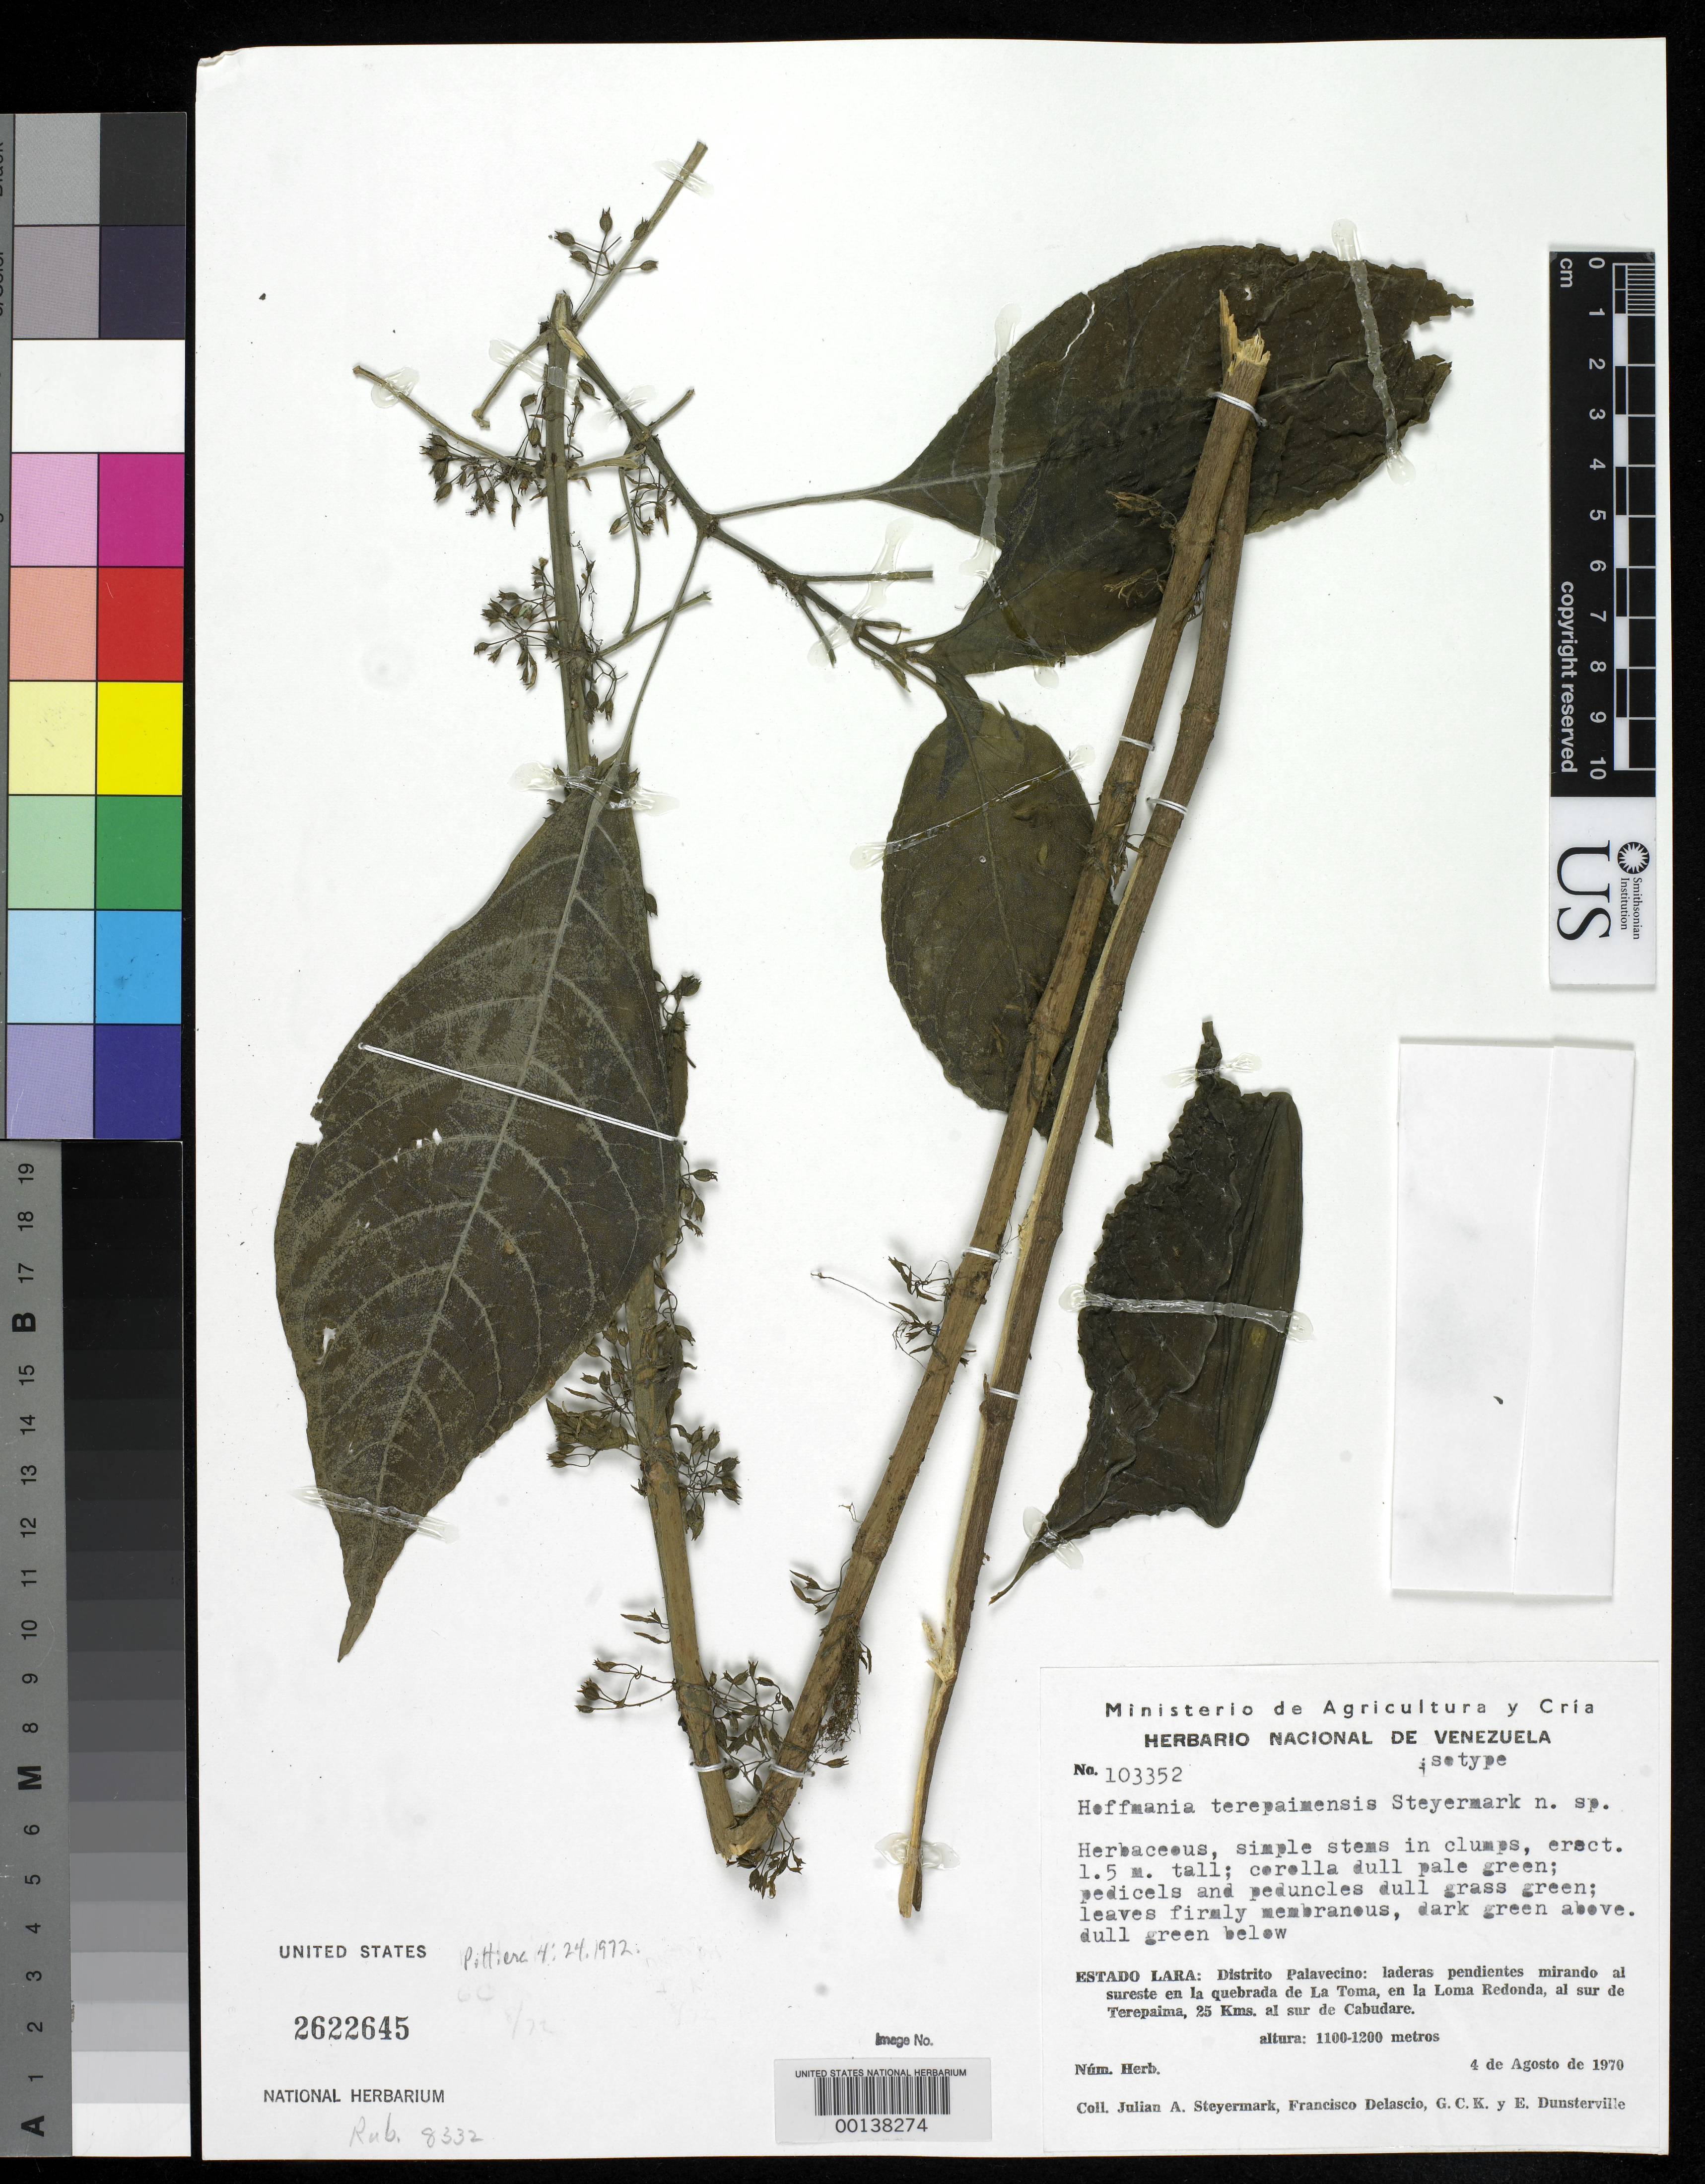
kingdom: Plantae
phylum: Tracheophyta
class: Magnoliopsida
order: Gentianales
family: Rubiaceae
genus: Hoffmannia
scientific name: Hoffmannia terepaimensis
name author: Steyerm.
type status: Isotype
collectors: J. Steyermark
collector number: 103352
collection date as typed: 04 Aug 1970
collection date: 1970-08-04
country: Venezuela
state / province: Lara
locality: Palavecino,25 km. S of Cabudare.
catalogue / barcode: US 2622645